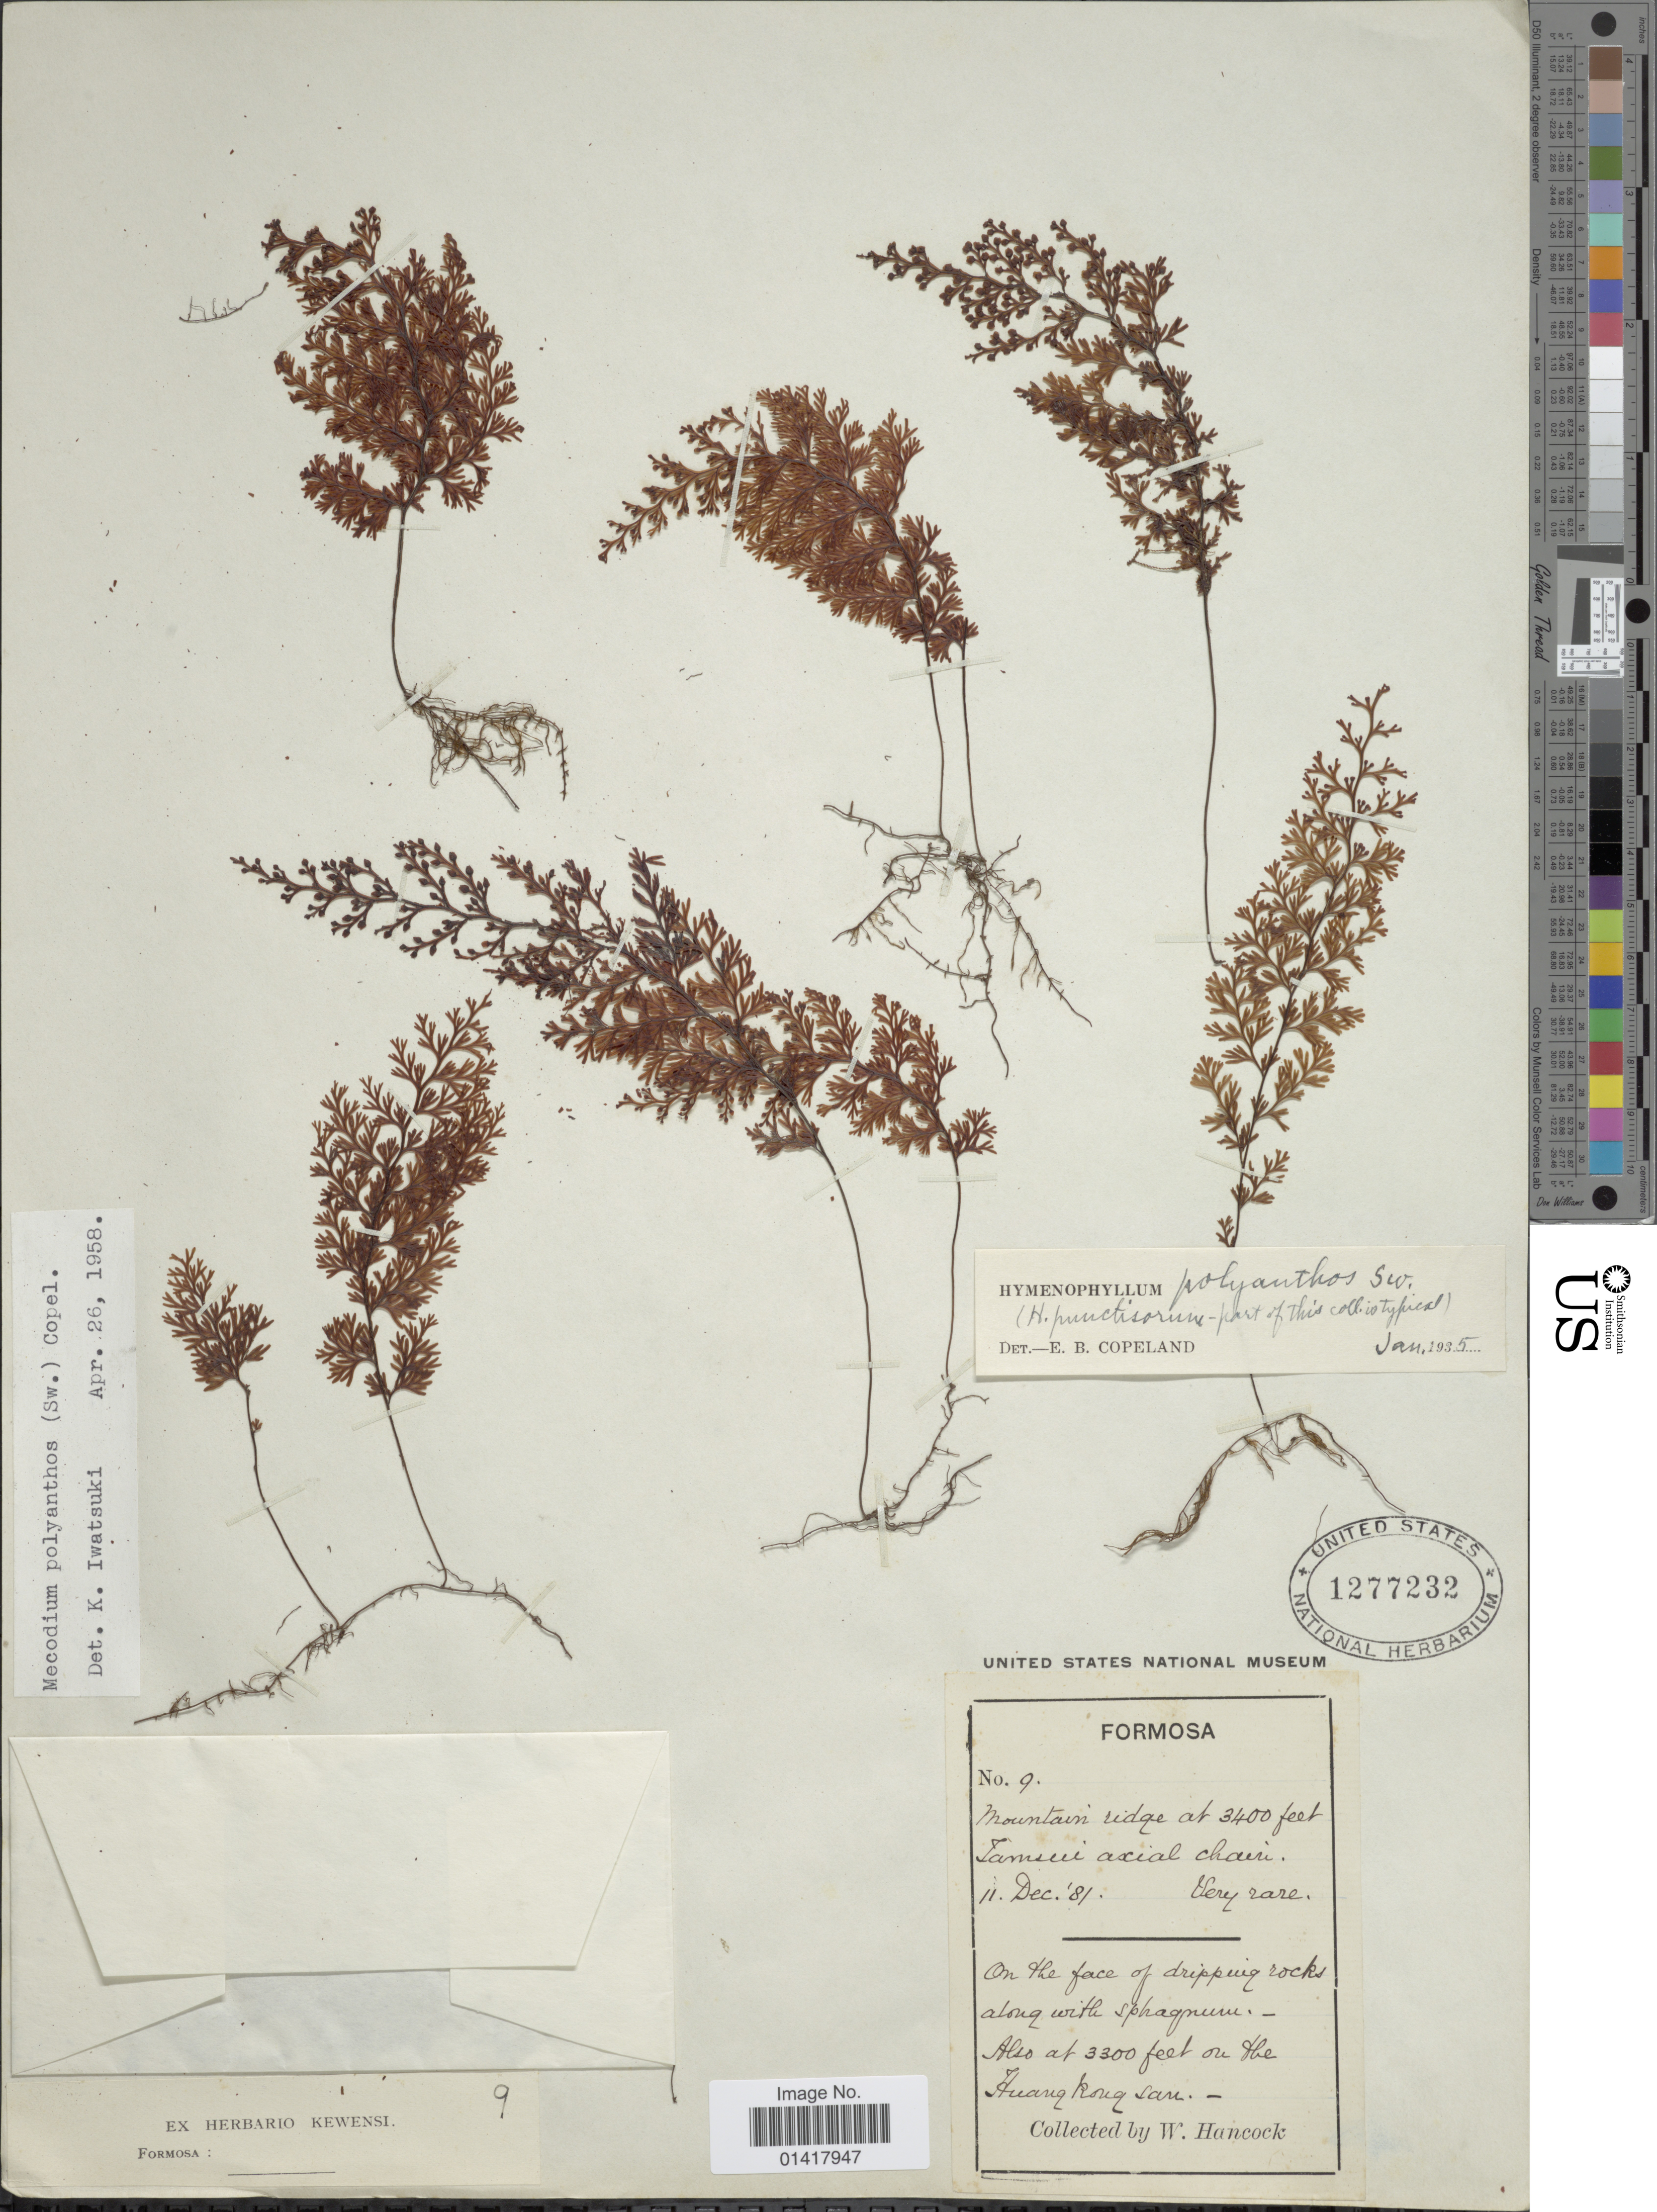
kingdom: Plantae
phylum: Tracheophyta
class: Polypodiopsida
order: Hymenophyllales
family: Hymenophyllaceae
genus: Hymenophyllum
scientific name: Hymenophyllum polyanthos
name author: (Sw.) Sw.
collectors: W. Hancock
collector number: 9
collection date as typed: Transcribed d/m/y: 11/12/81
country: Taiwan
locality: Formosa. On the face of dripping rocks along with sphagnum. Huang kong Sau [interpreted]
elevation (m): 1006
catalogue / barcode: US 1277232